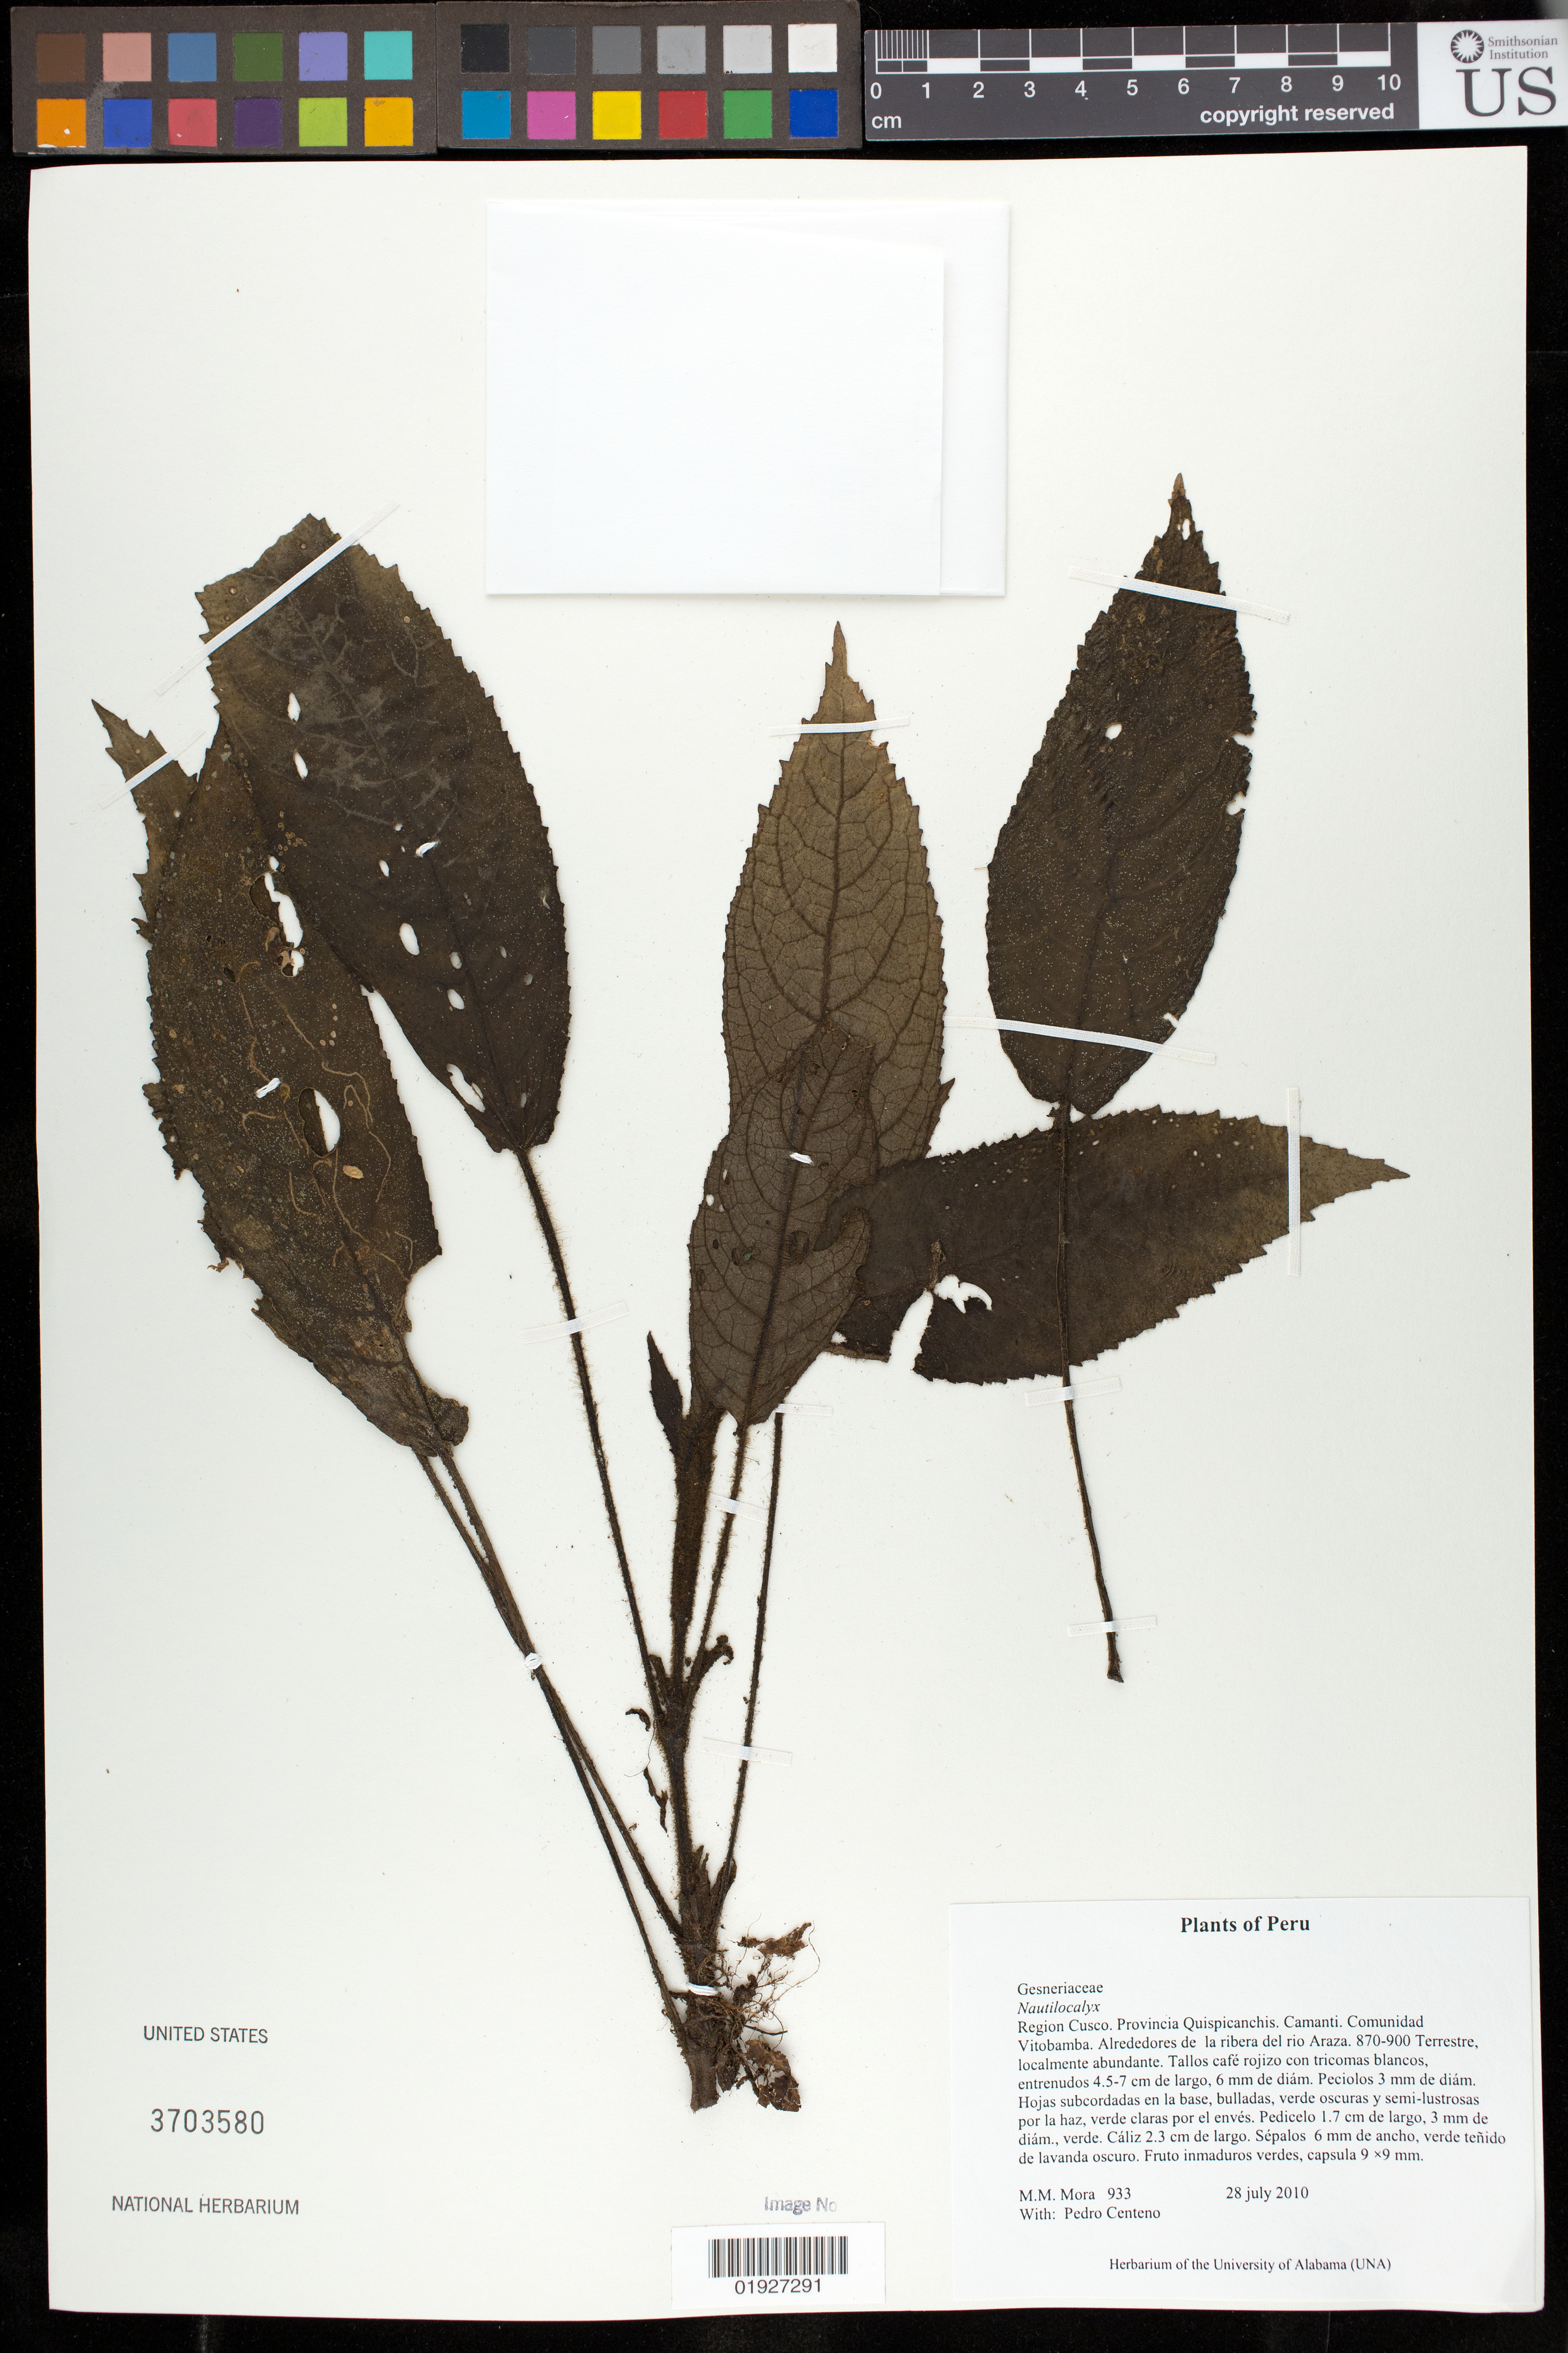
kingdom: Plantae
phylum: Tracheophyta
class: Magnoliopsida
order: Lamiales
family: Gesneriaceae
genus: Nautilocalyx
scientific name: Nautilocalyx sp.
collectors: M. M. Mora & P. Centeno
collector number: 933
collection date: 2010-07-28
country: Peru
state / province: Cusco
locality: Provinica Quispicanchis. Camanti. Comunidad Vitobamba. Alrededores de la ribera del rio Araza.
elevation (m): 870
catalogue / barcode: US 3703580